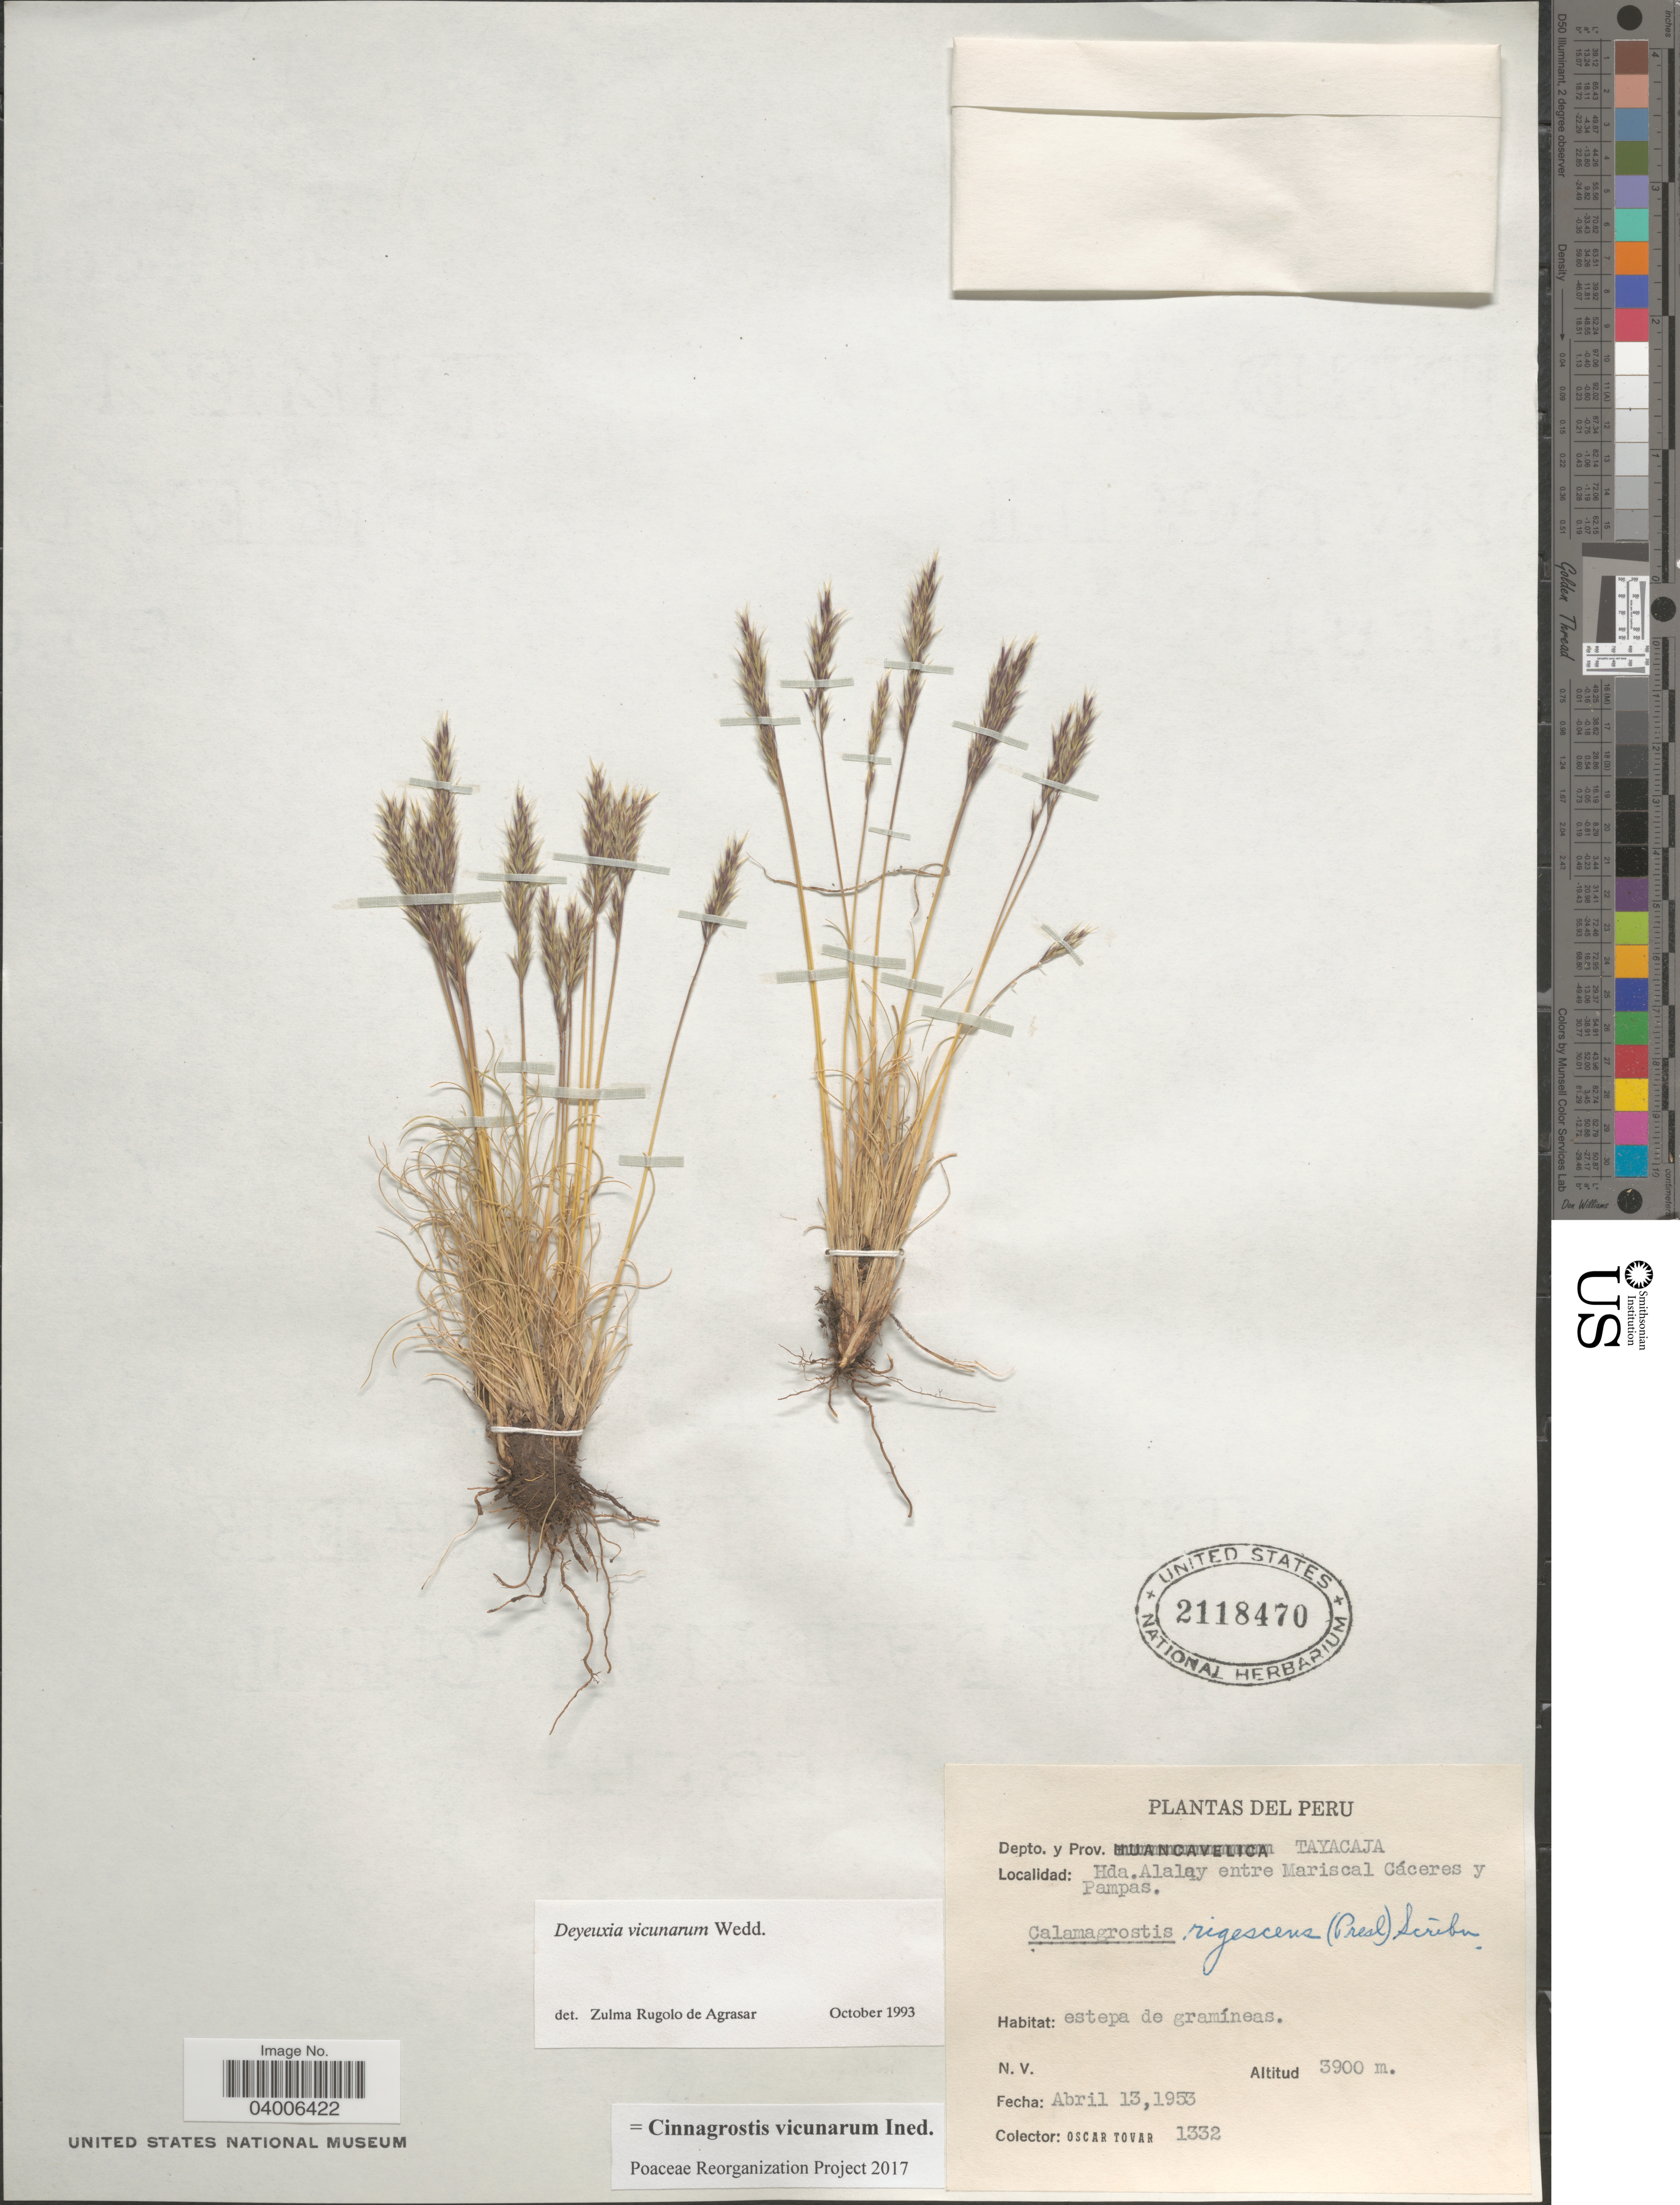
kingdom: Plantae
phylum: Tracheophyta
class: Liliopsida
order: Poales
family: Poaceae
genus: Cinnagrostis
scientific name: Cinnagrostis vicunarum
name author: (Wedd.) P.M. Peterson et al.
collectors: Ó. Tovar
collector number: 1332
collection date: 1953-04-13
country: Peru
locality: Depto.y Prov. Tayacaja. Hda. Alalay entre Mariscal Cáceres y Pampas.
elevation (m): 3900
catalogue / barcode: US 2118470